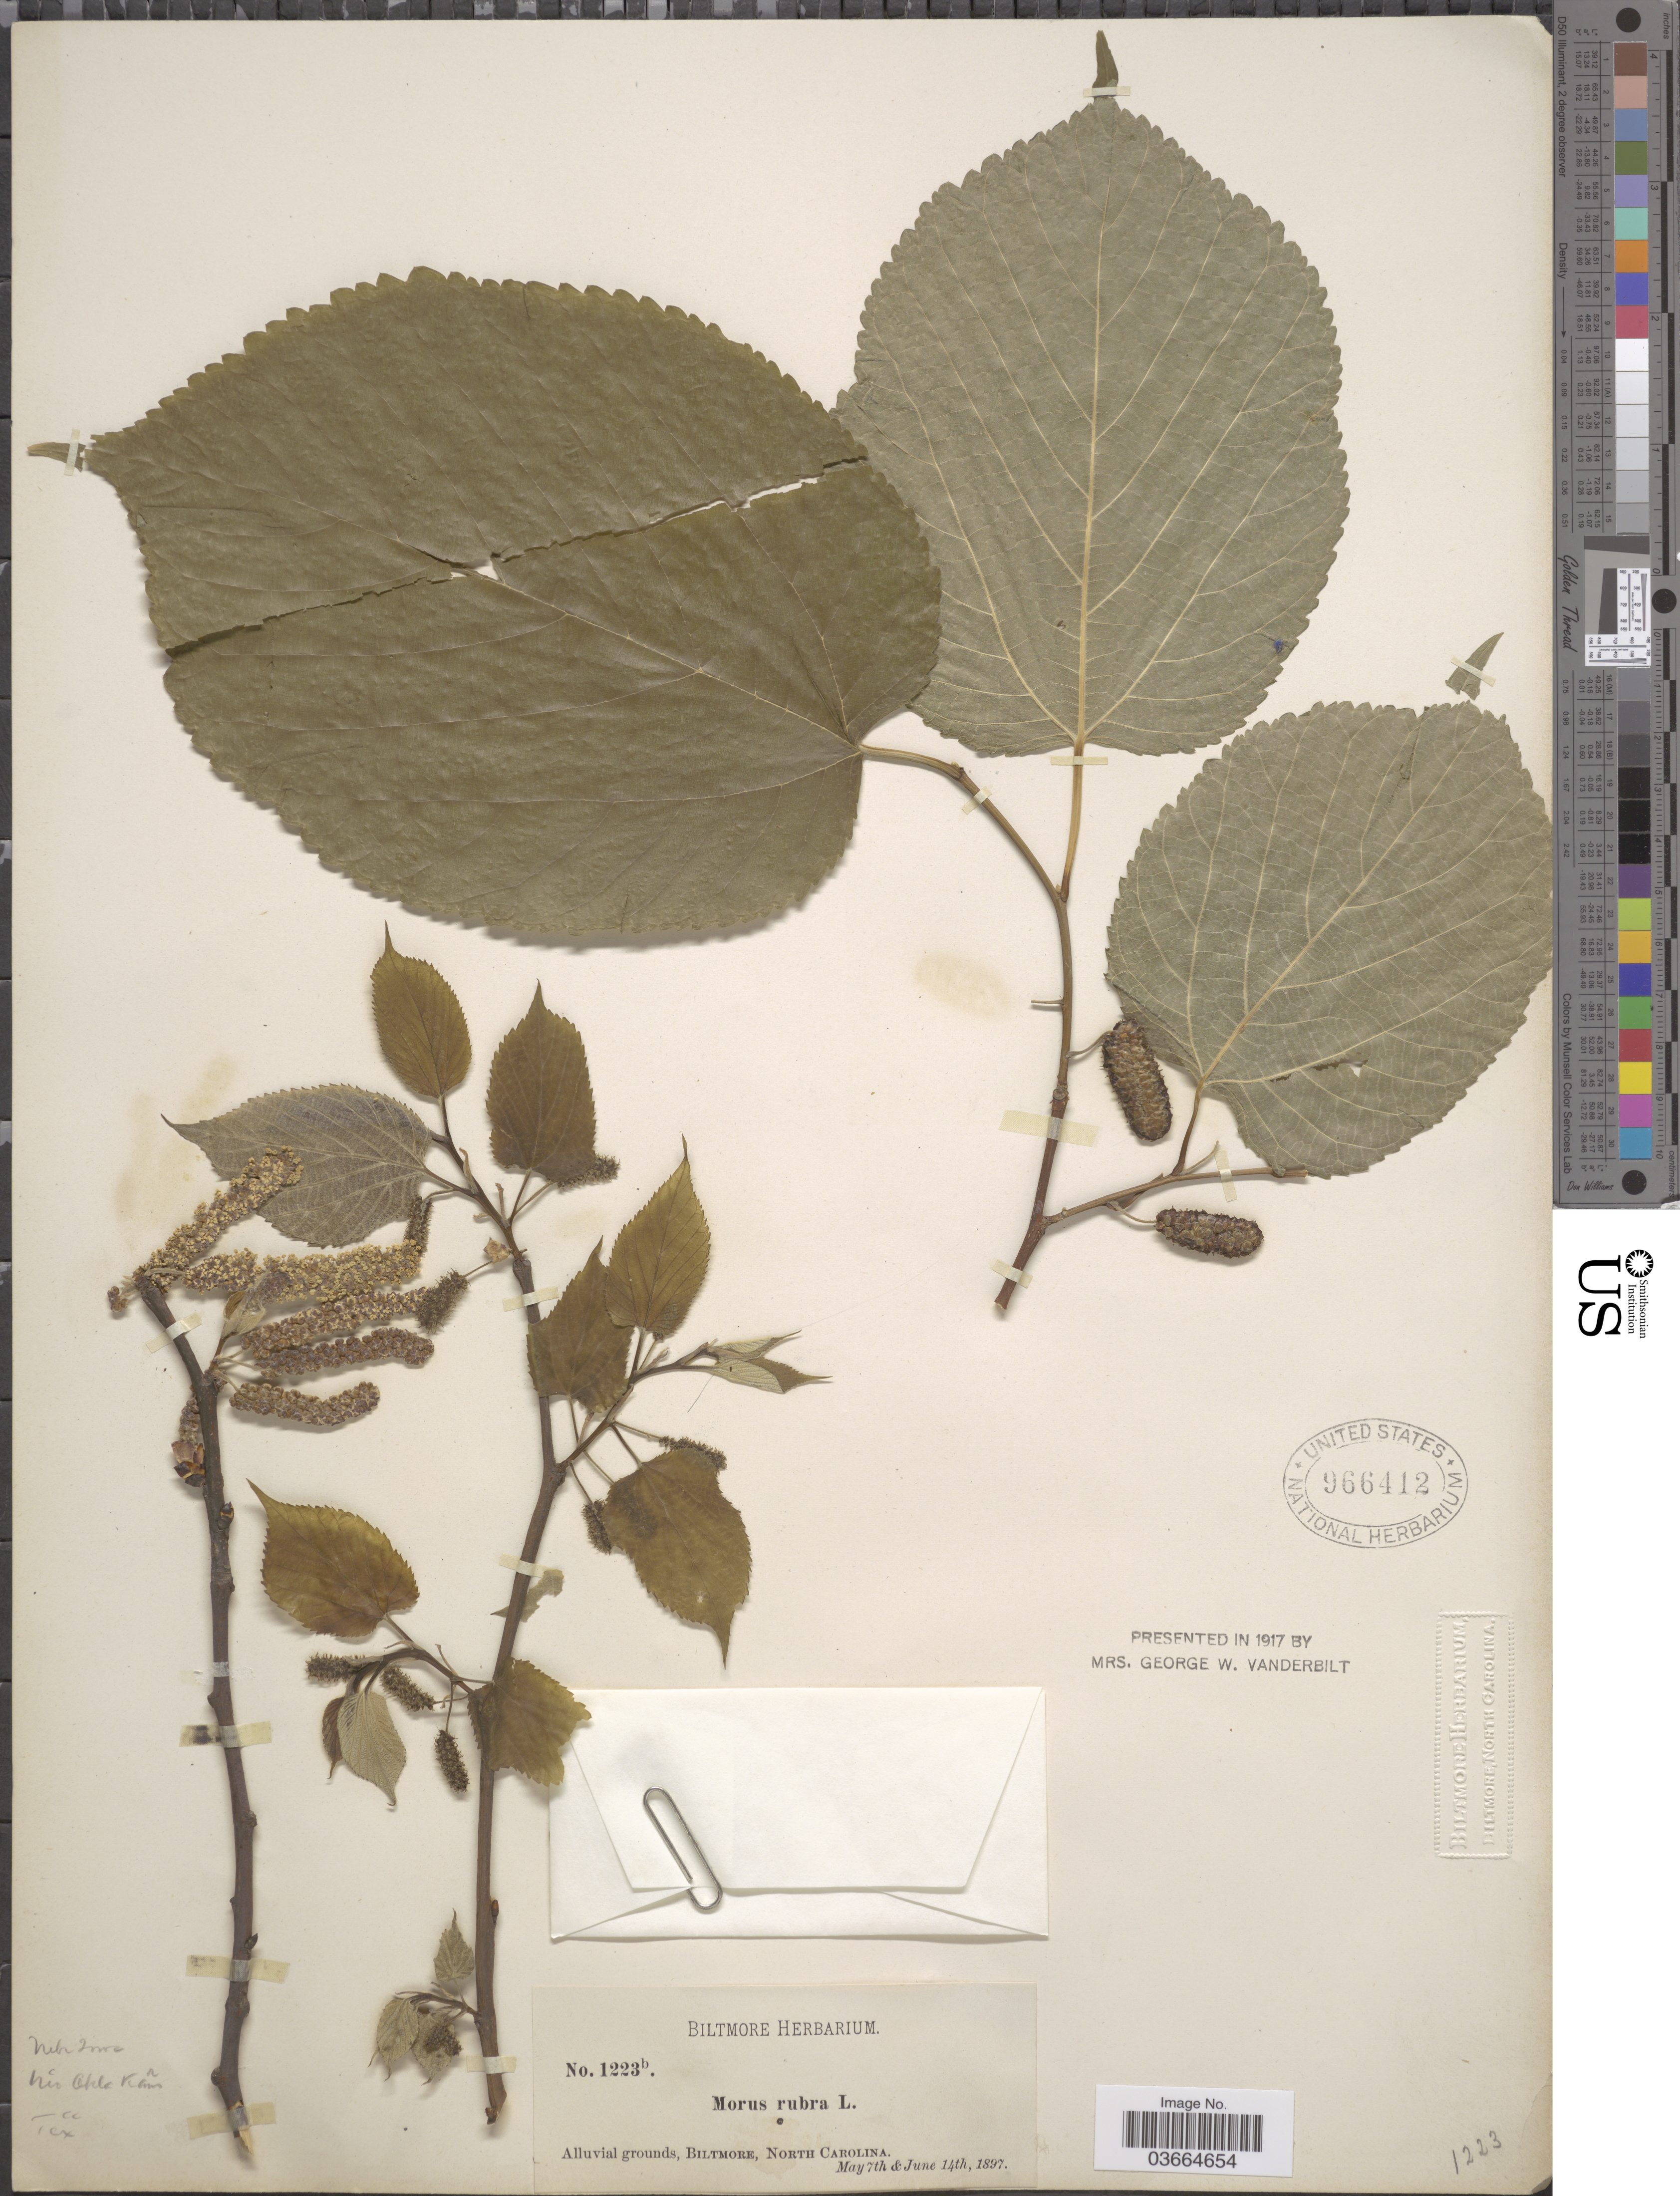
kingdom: Plantae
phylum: Tracheophyta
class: Magnoliopsida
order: Rosales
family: Moraceae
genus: Morus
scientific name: Morus rubra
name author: L.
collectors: ex herb. Biltmore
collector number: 1223b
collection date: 1897-05-07/1897-06-14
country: United States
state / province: North Carolina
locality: Alluvial grounds, Biltmore.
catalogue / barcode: US 966412